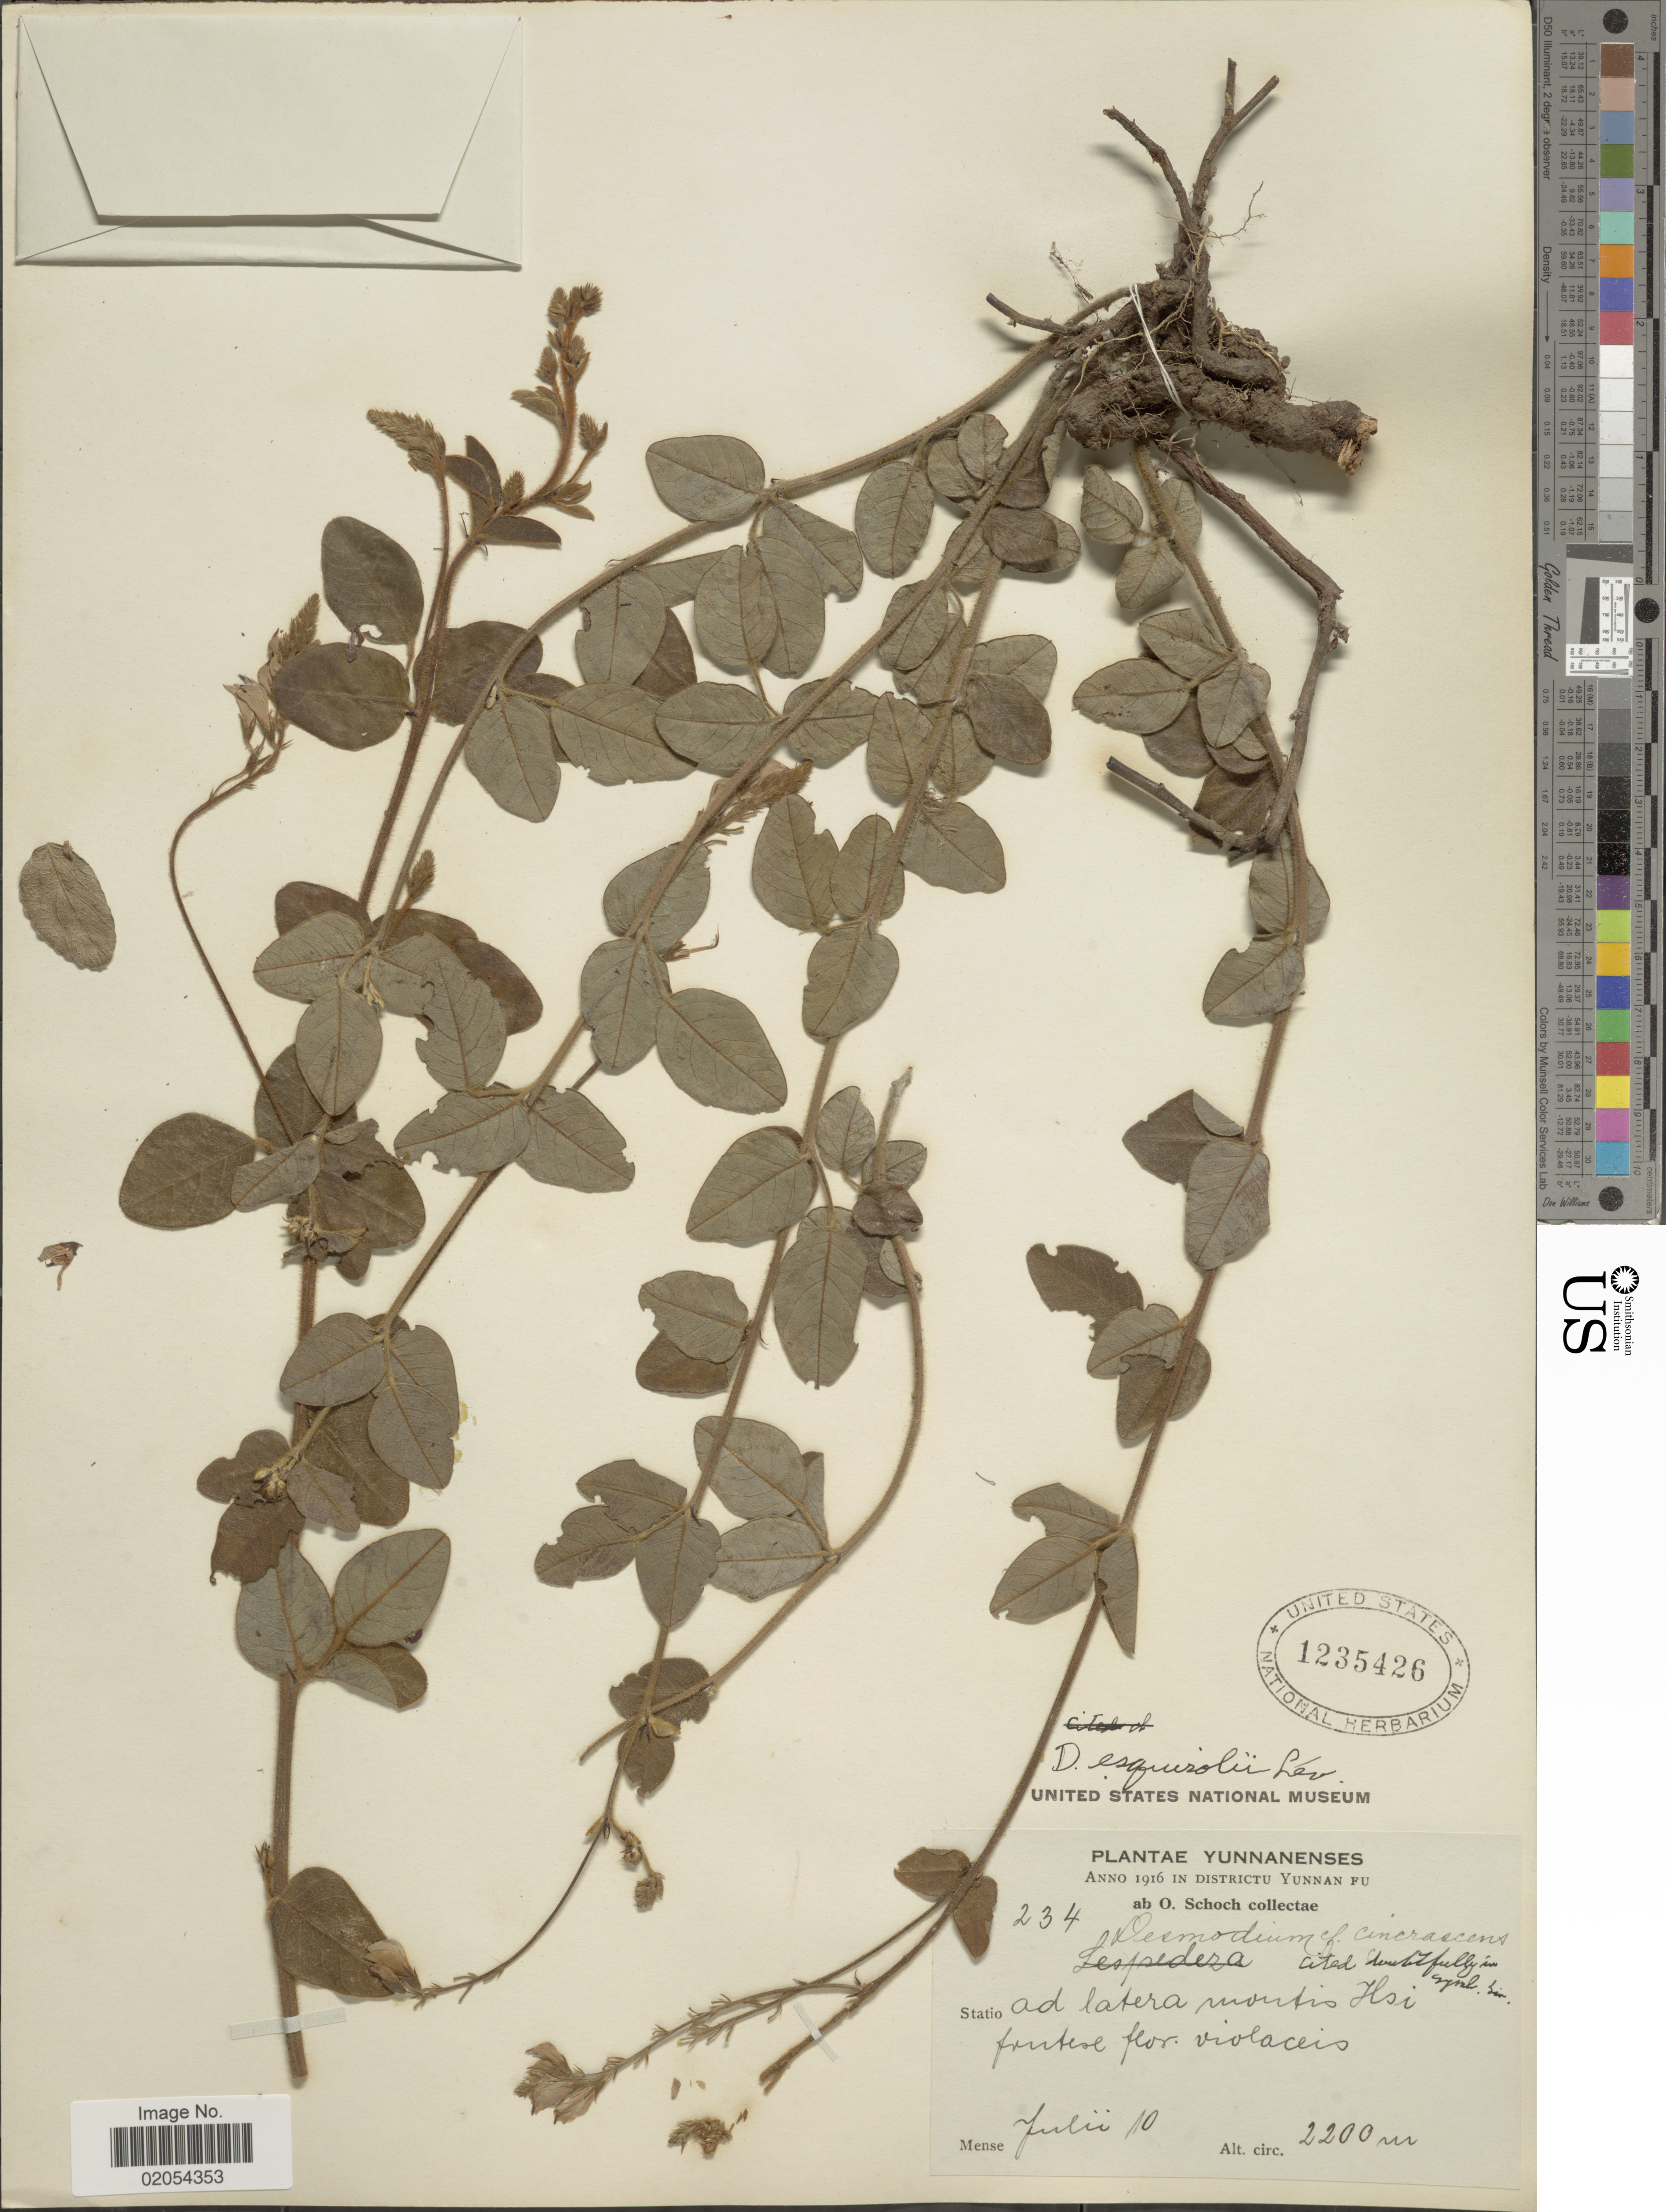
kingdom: Plantae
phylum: Tracheophyta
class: Magnoliopsida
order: Fabales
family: Fabaceae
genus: Desmodium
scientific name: Desmodium esquirolii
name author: H. Lév.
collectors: O. Schoch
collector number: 234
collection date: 1916-07-10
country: China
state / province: Yunnan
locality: Yunnan Fu. Districtu Yunnan Fu, Statio latera montis Hsi fontese, violaceis.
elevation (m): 2200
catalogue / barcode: US 1235426